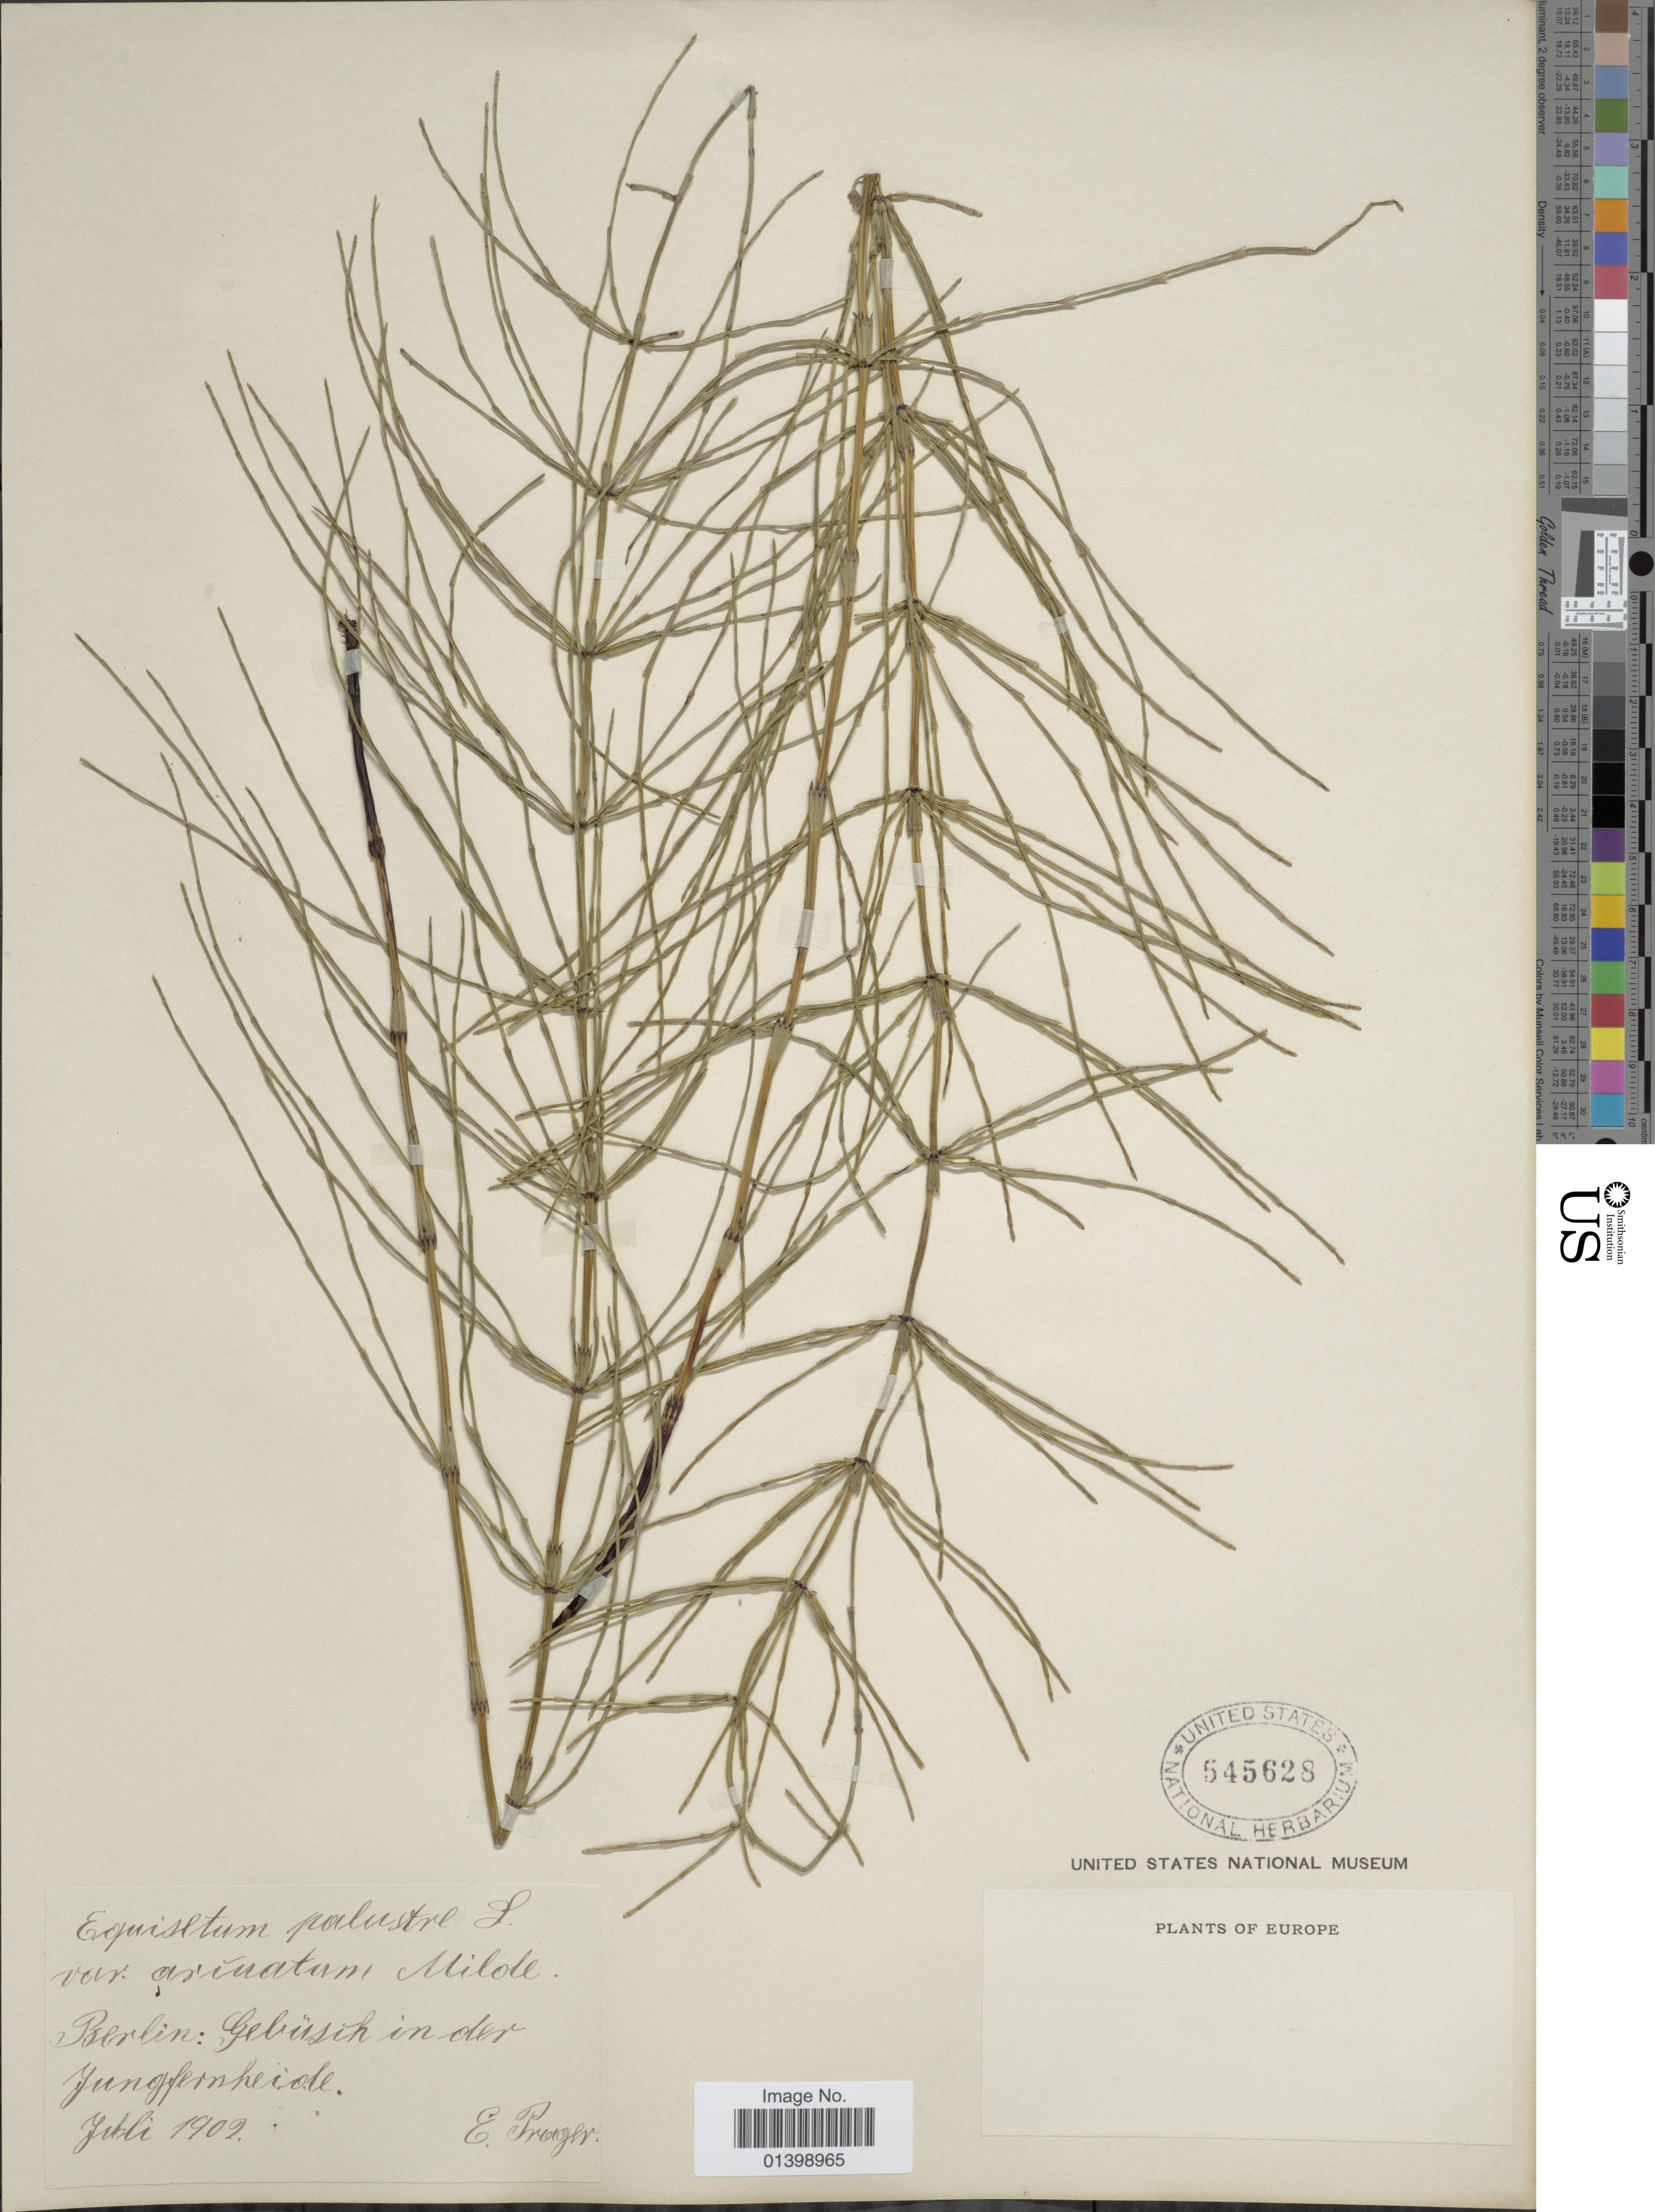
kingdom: Plantae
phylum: Tracheophyta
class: Polypodiopsida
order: Equisetales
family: Equisetaceae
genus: Equisetum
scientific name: Equisetum palustre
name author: L.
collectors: E. Prager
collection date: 1902-07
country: Germany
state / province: Berlin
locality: Gebüsch in der Jungfernheide [interpreted]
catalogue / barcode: US 545628